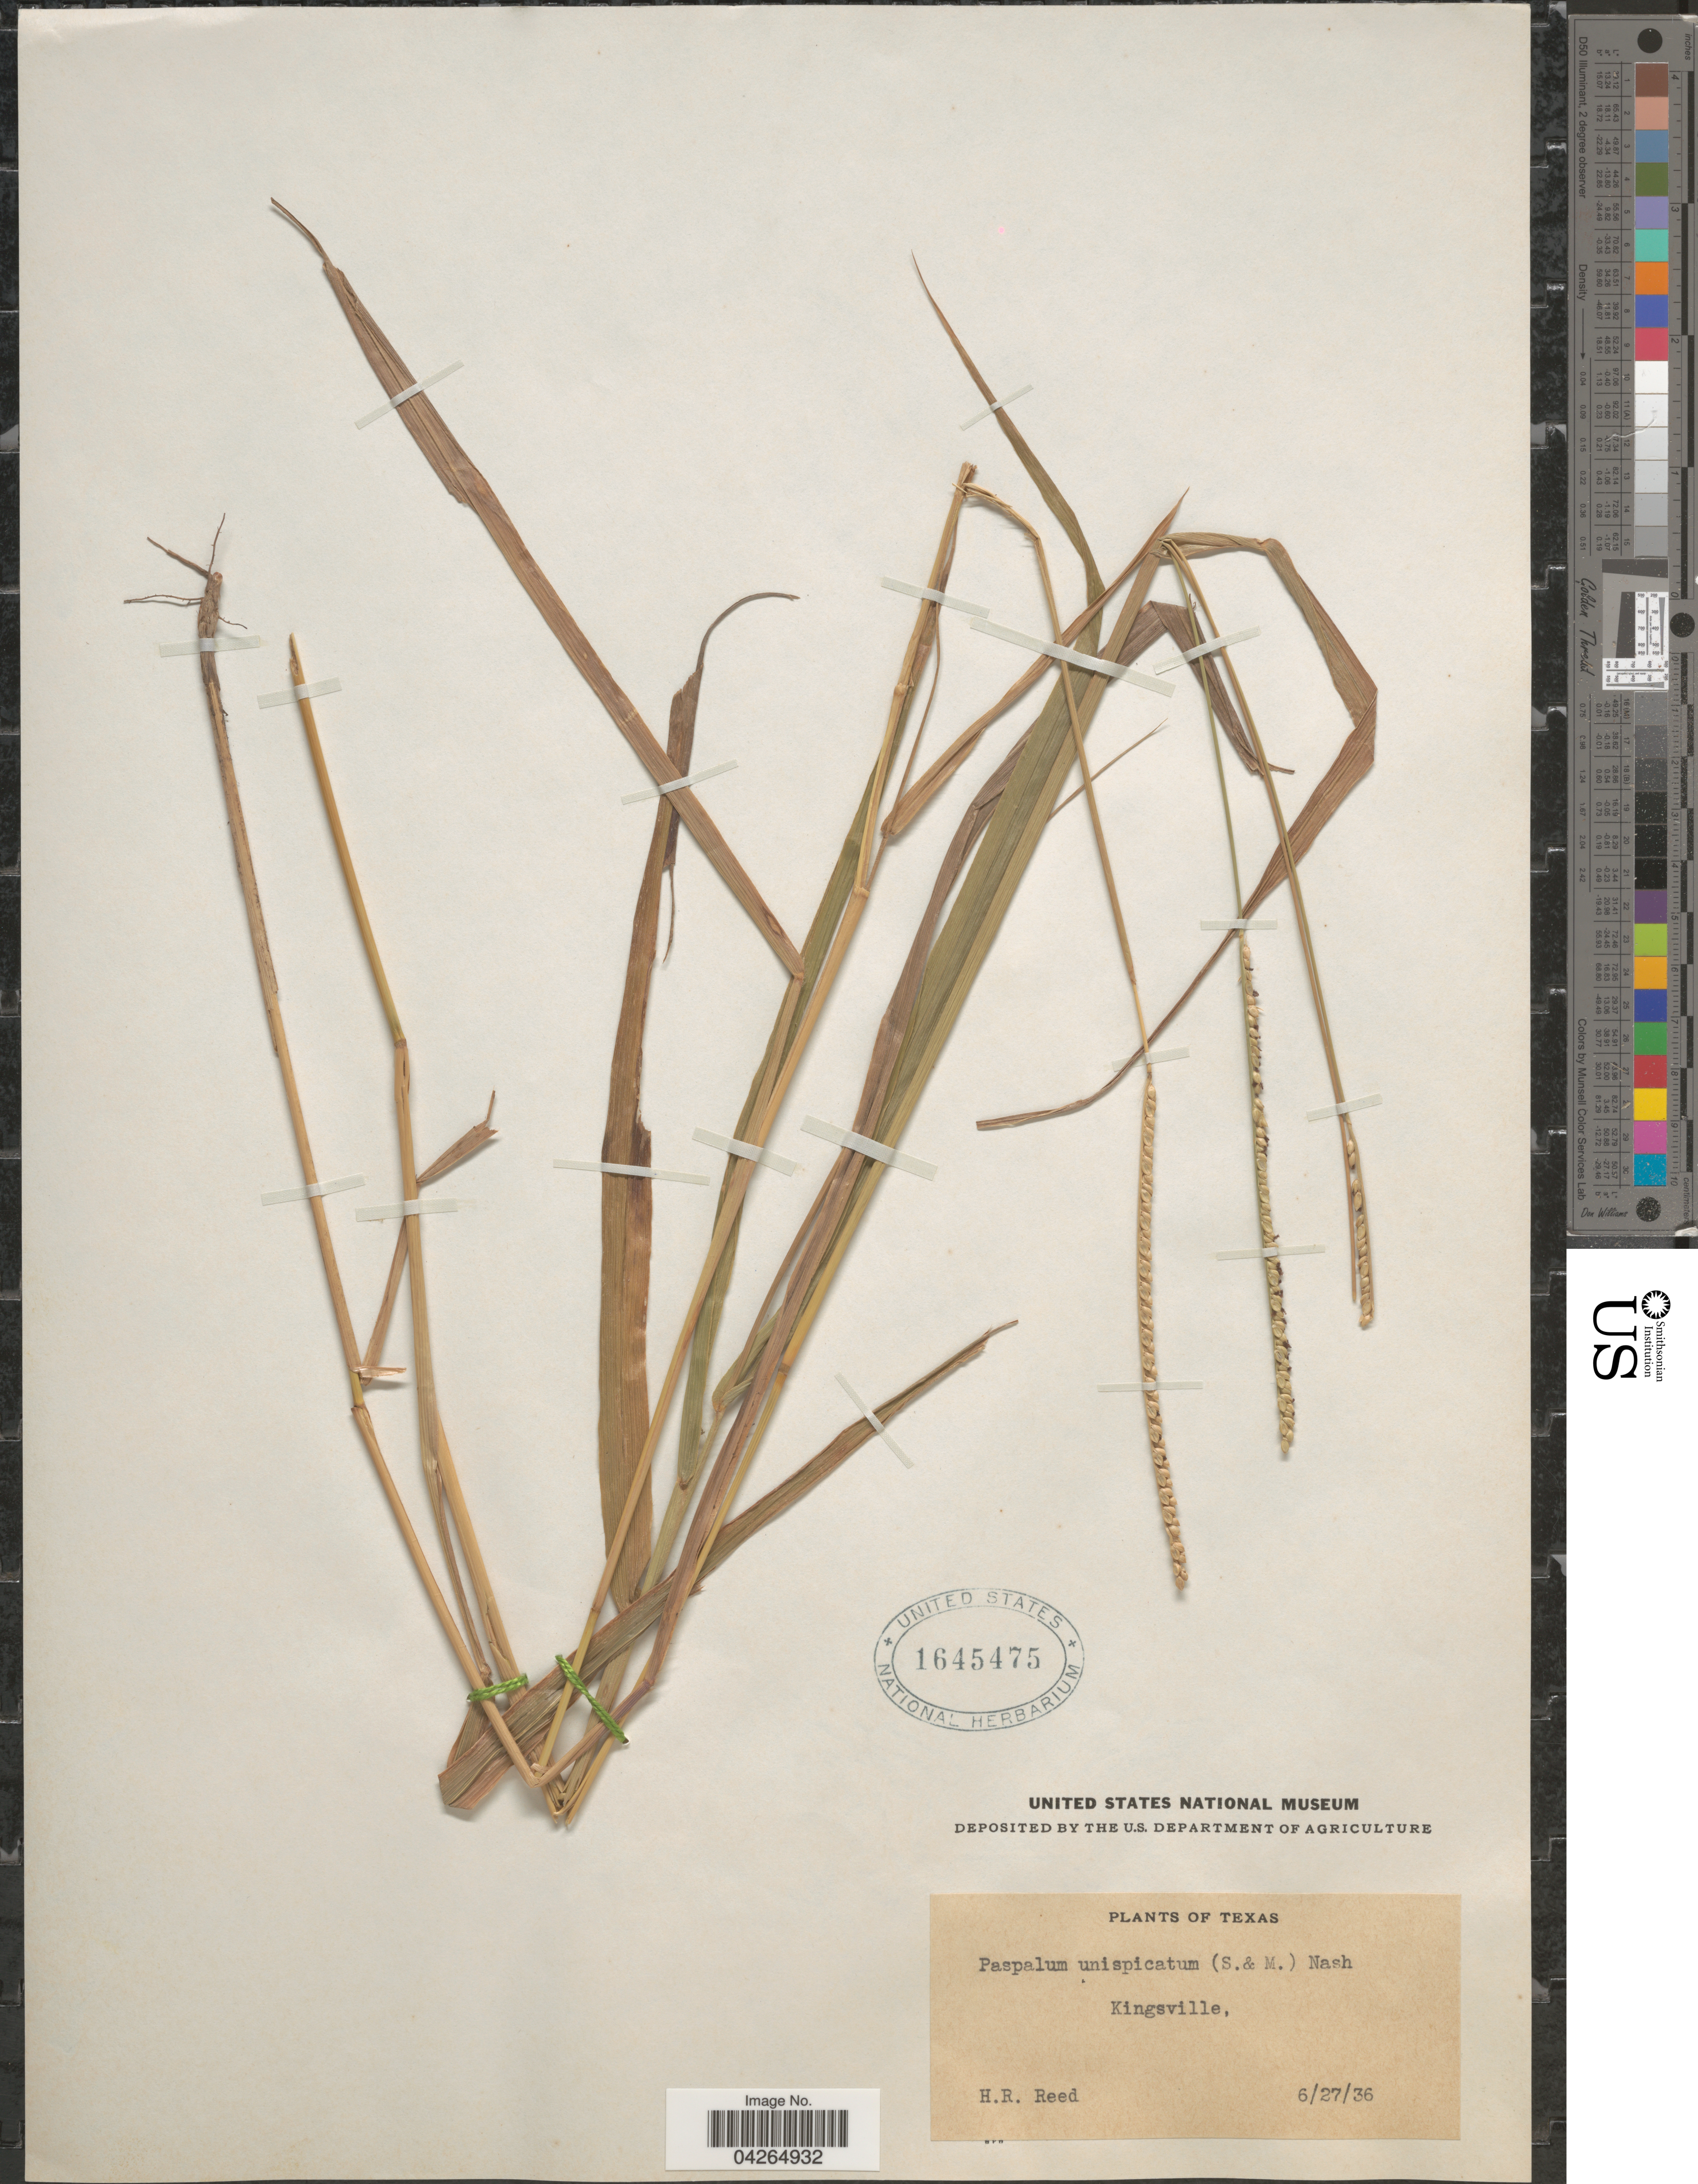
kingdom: Plantae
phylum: Tracheophyta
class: Liliopsida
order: Poales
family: Poaceae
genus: Paspalum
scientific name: Paspalum unispicatum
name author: (Scribn. & Merr.) Nash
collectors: H. Reed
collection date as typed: Transcribed d/m/y: 27/6/36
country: United States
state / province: Texas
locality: Kingsville.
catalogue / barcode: US 1645475